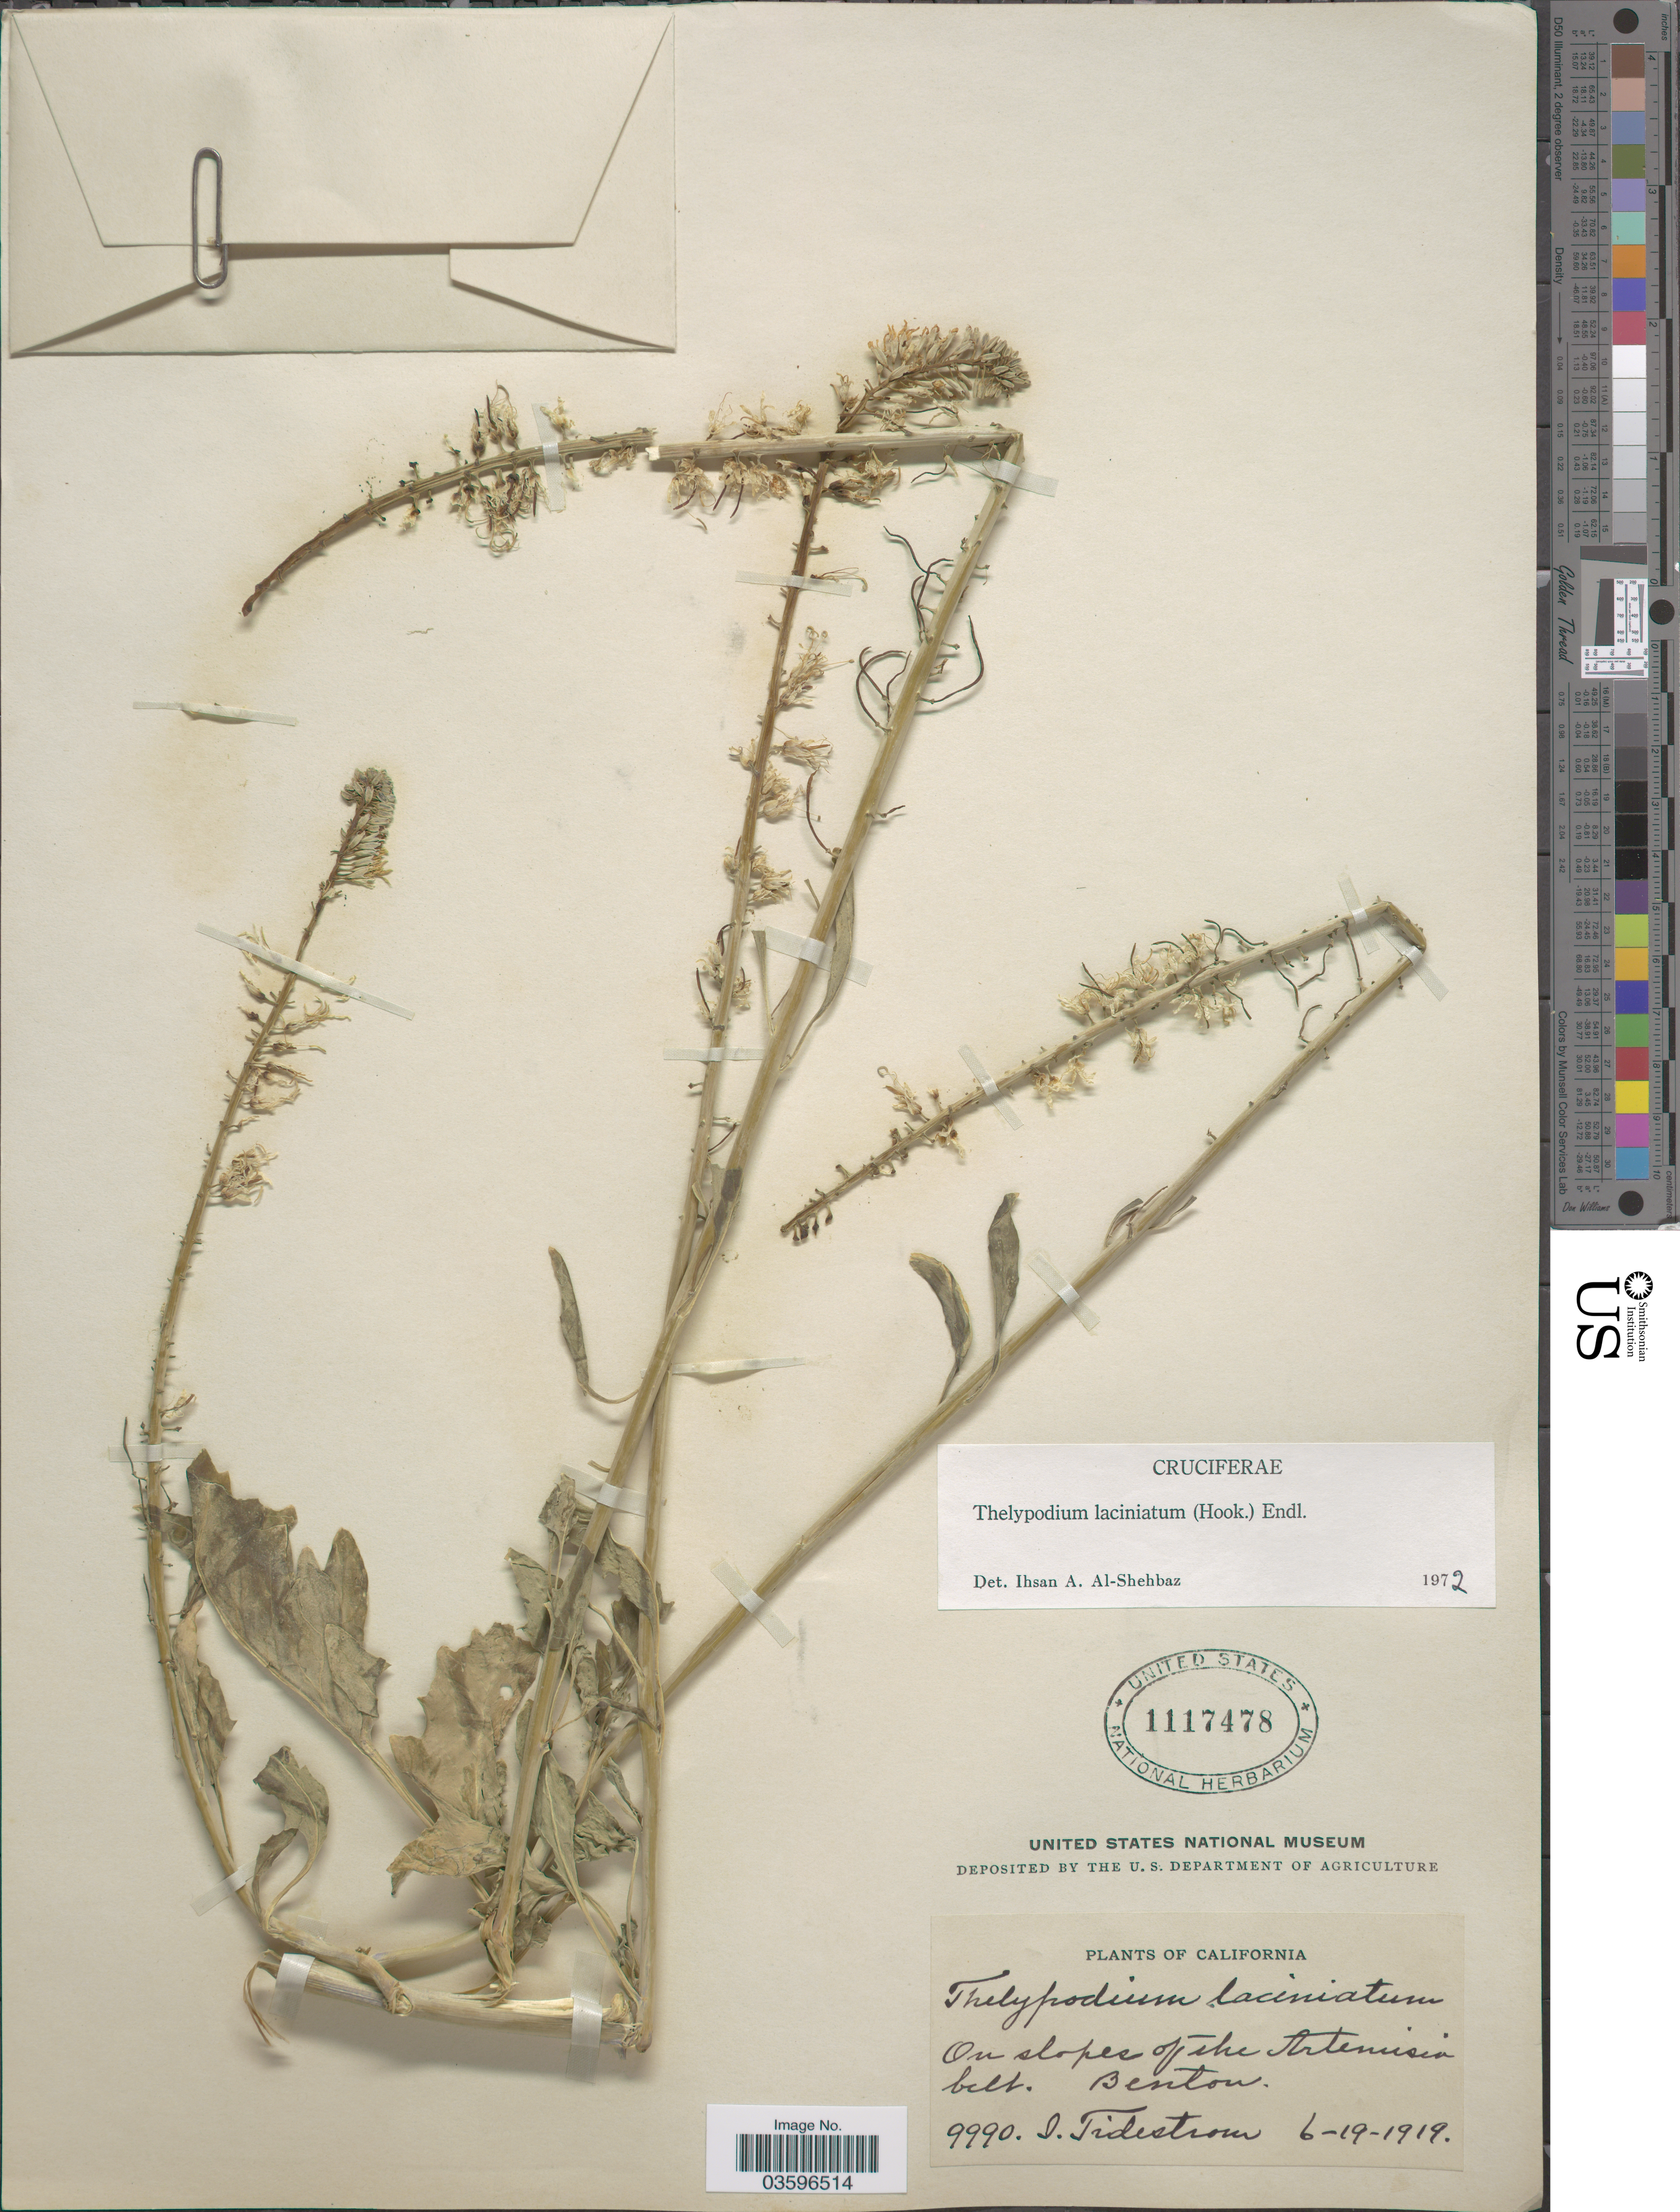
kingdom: Plantae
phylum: Tracheophyta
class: Magnoliopsida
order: Brassicales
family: Brassicaceae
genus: Thelypodium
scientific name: Thelypodium laciniatum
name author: (Hook.) Endl.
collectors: I. F. Tidestrom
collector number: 9990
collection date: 1919-06-19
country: United States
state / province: California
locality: On slopes of the Artemisia belt. Benton.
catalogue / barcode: US 1117478